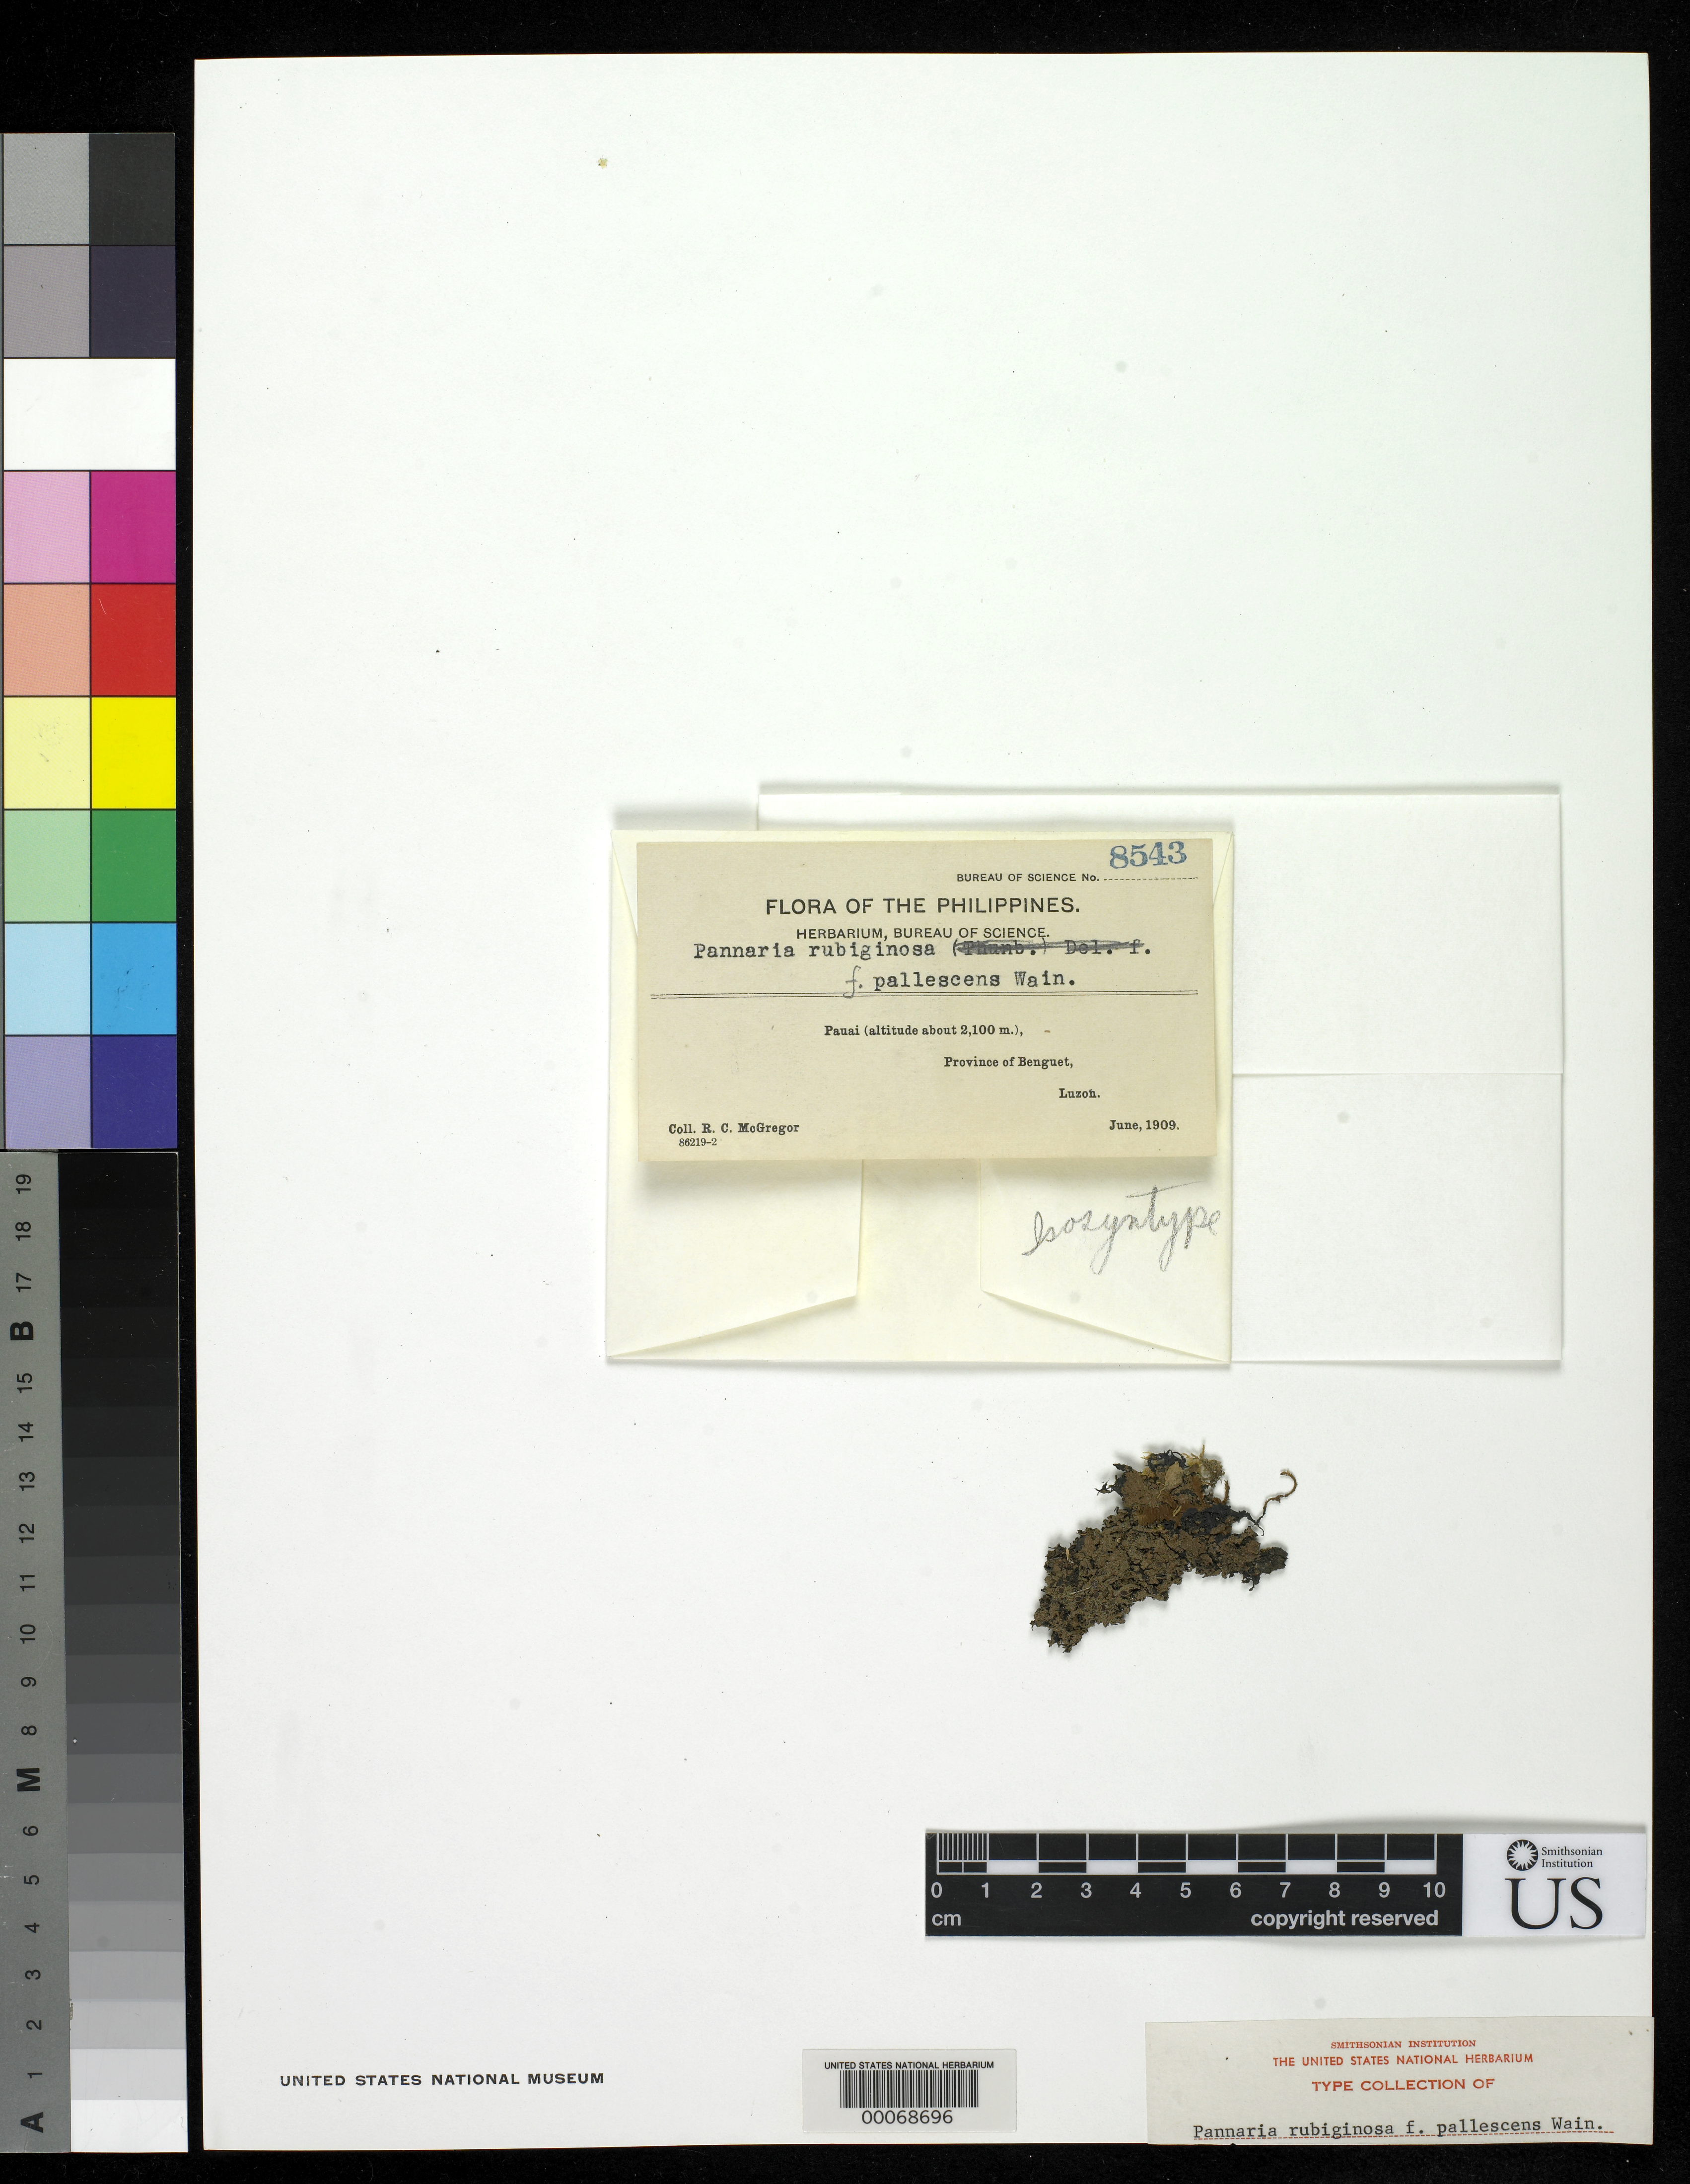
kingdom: Fungi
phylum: Ascomycota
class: Lecanoromycetes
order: Peltigerales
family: Pannariaceae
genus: Pannaria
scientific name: Pannaria rubiginosa f. pallescens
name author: Vain.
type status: Isosyntype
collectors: R. C. McGregor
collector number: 8543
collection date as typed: Jun 1909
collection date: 1909-06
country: Philippines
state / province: Cordillera (Administrative Region)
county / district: Benguet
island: Luzon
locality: Pauai.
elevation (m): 2100